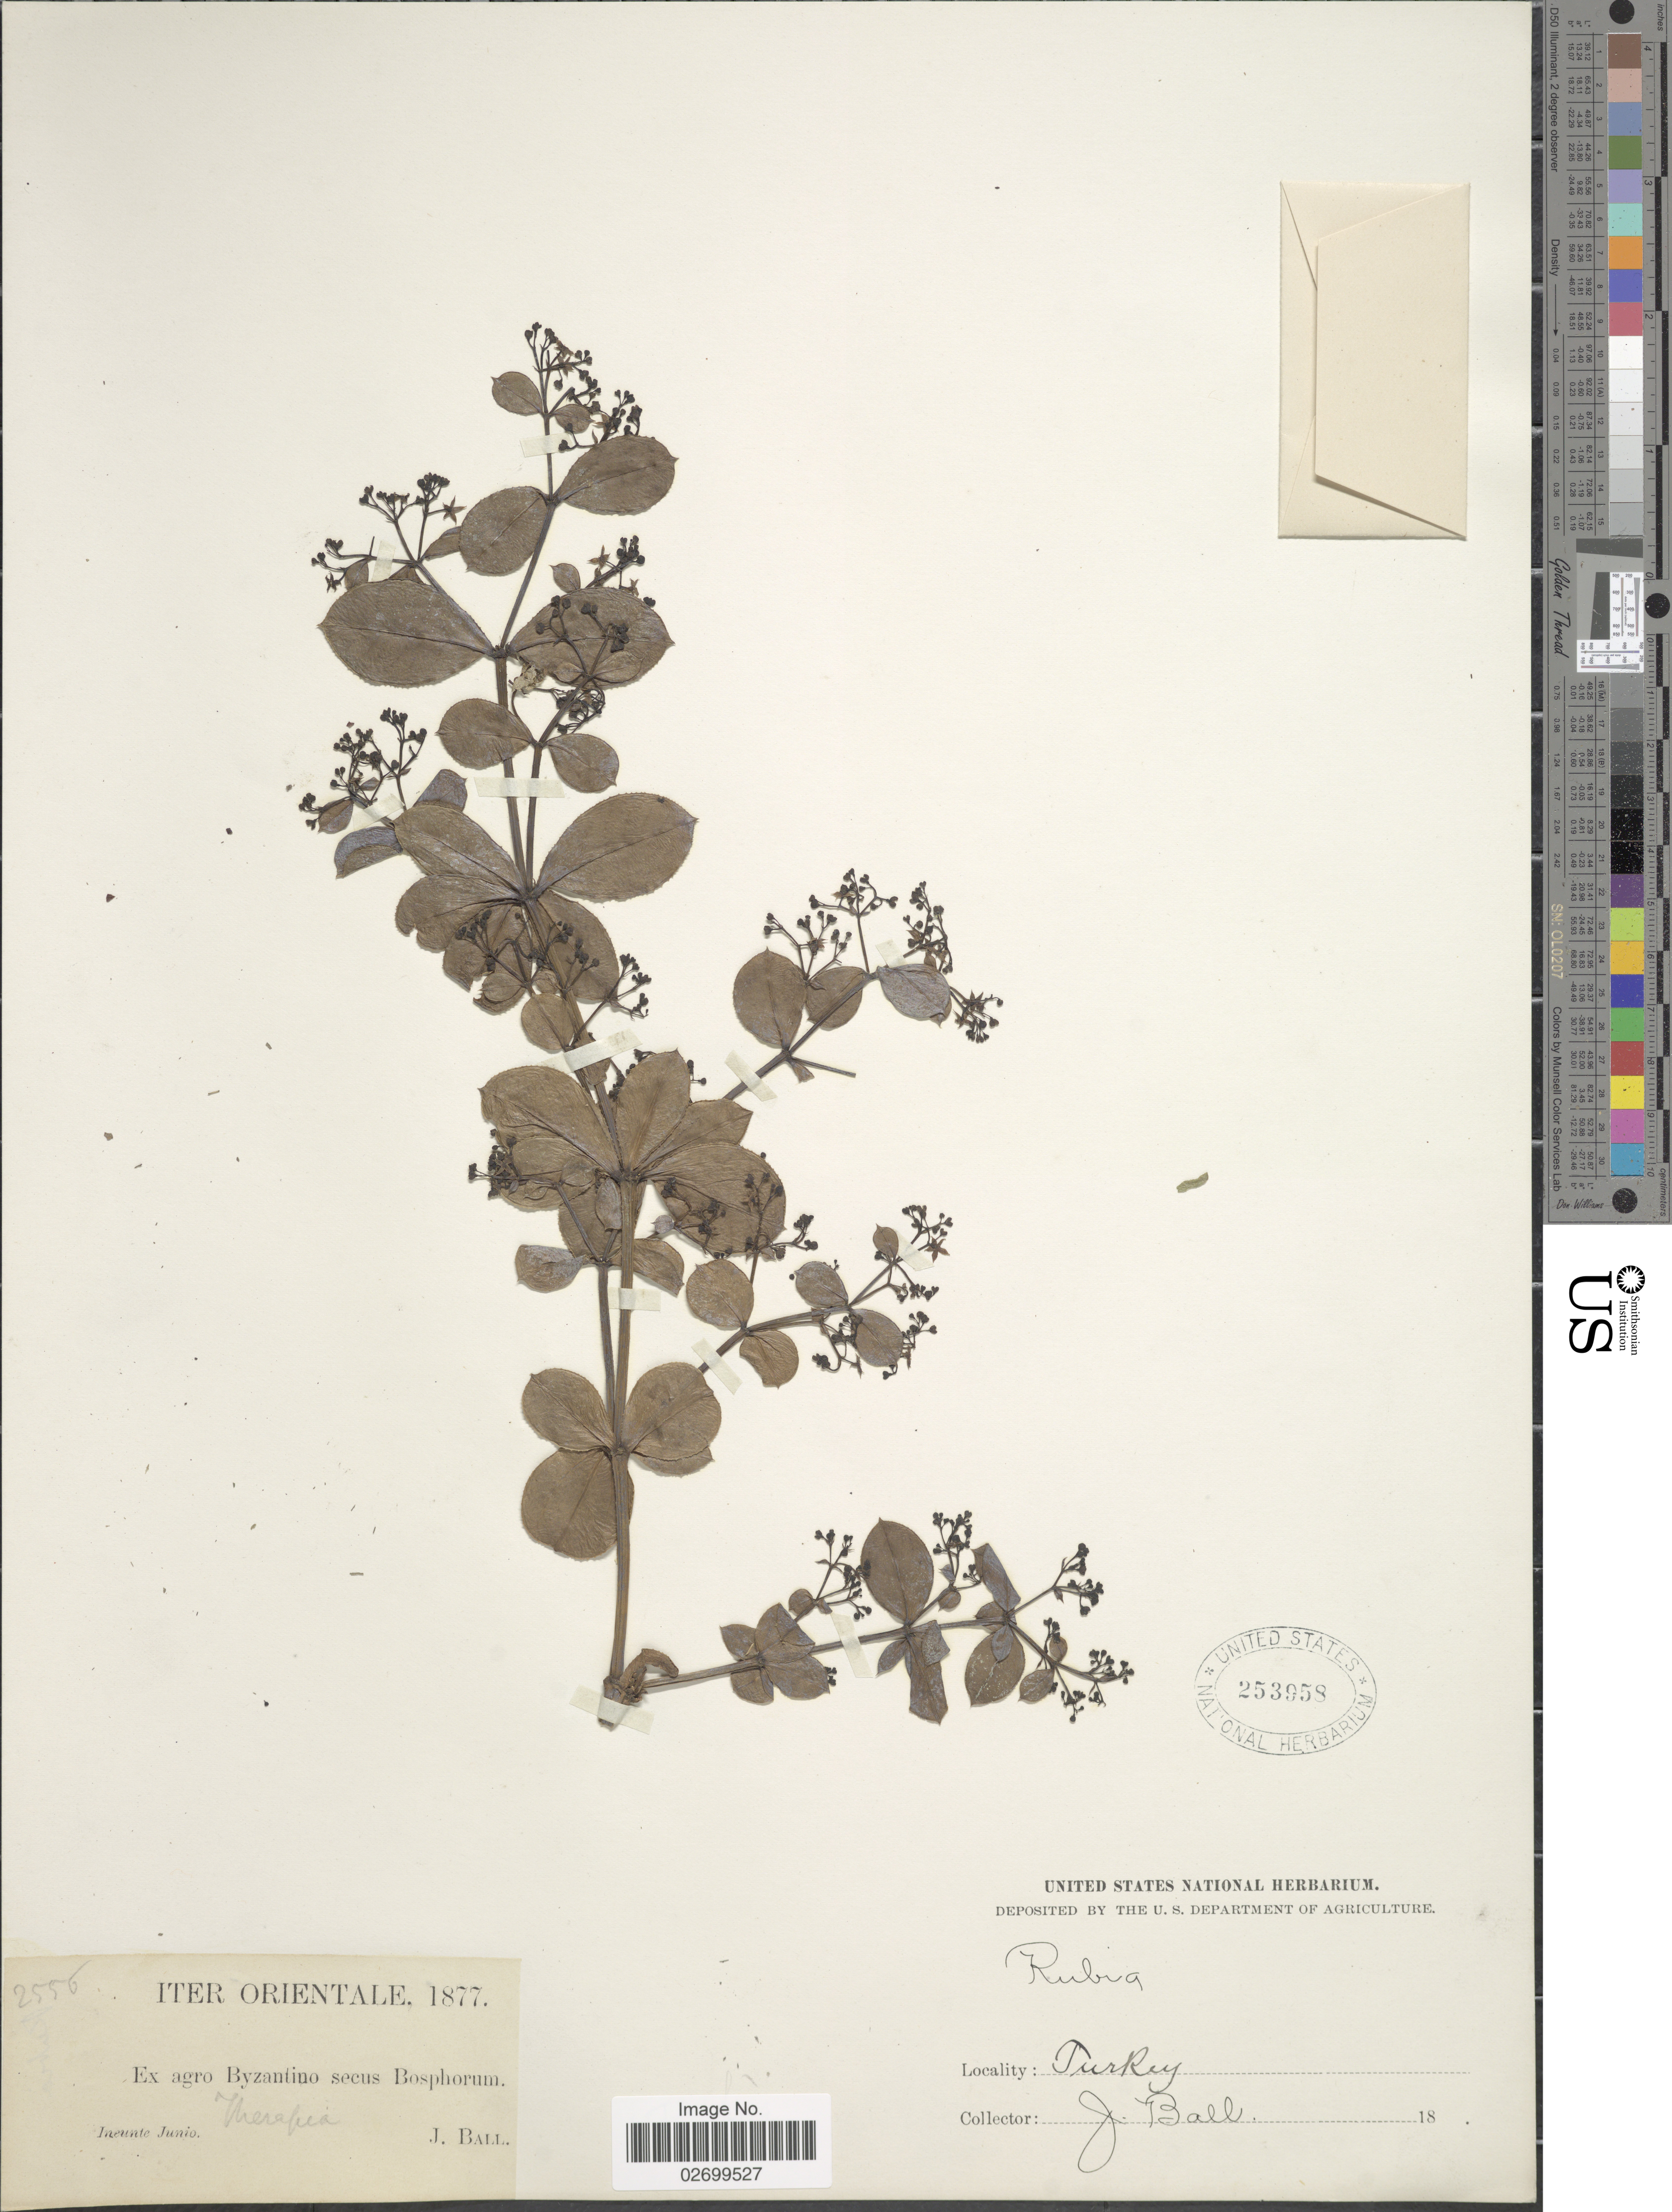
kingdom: Plantae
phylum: Tracheophyta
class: Magnoliopsida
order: Gentianales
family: Rubiaceae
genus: Rubia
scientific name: Rubia sp.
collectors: J. Ball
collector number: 2556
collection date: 1877-06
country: Turkey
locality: Iter Orientale, Ex agro Byzantino secus Bosphorum, Therapia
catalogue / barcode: US 253958